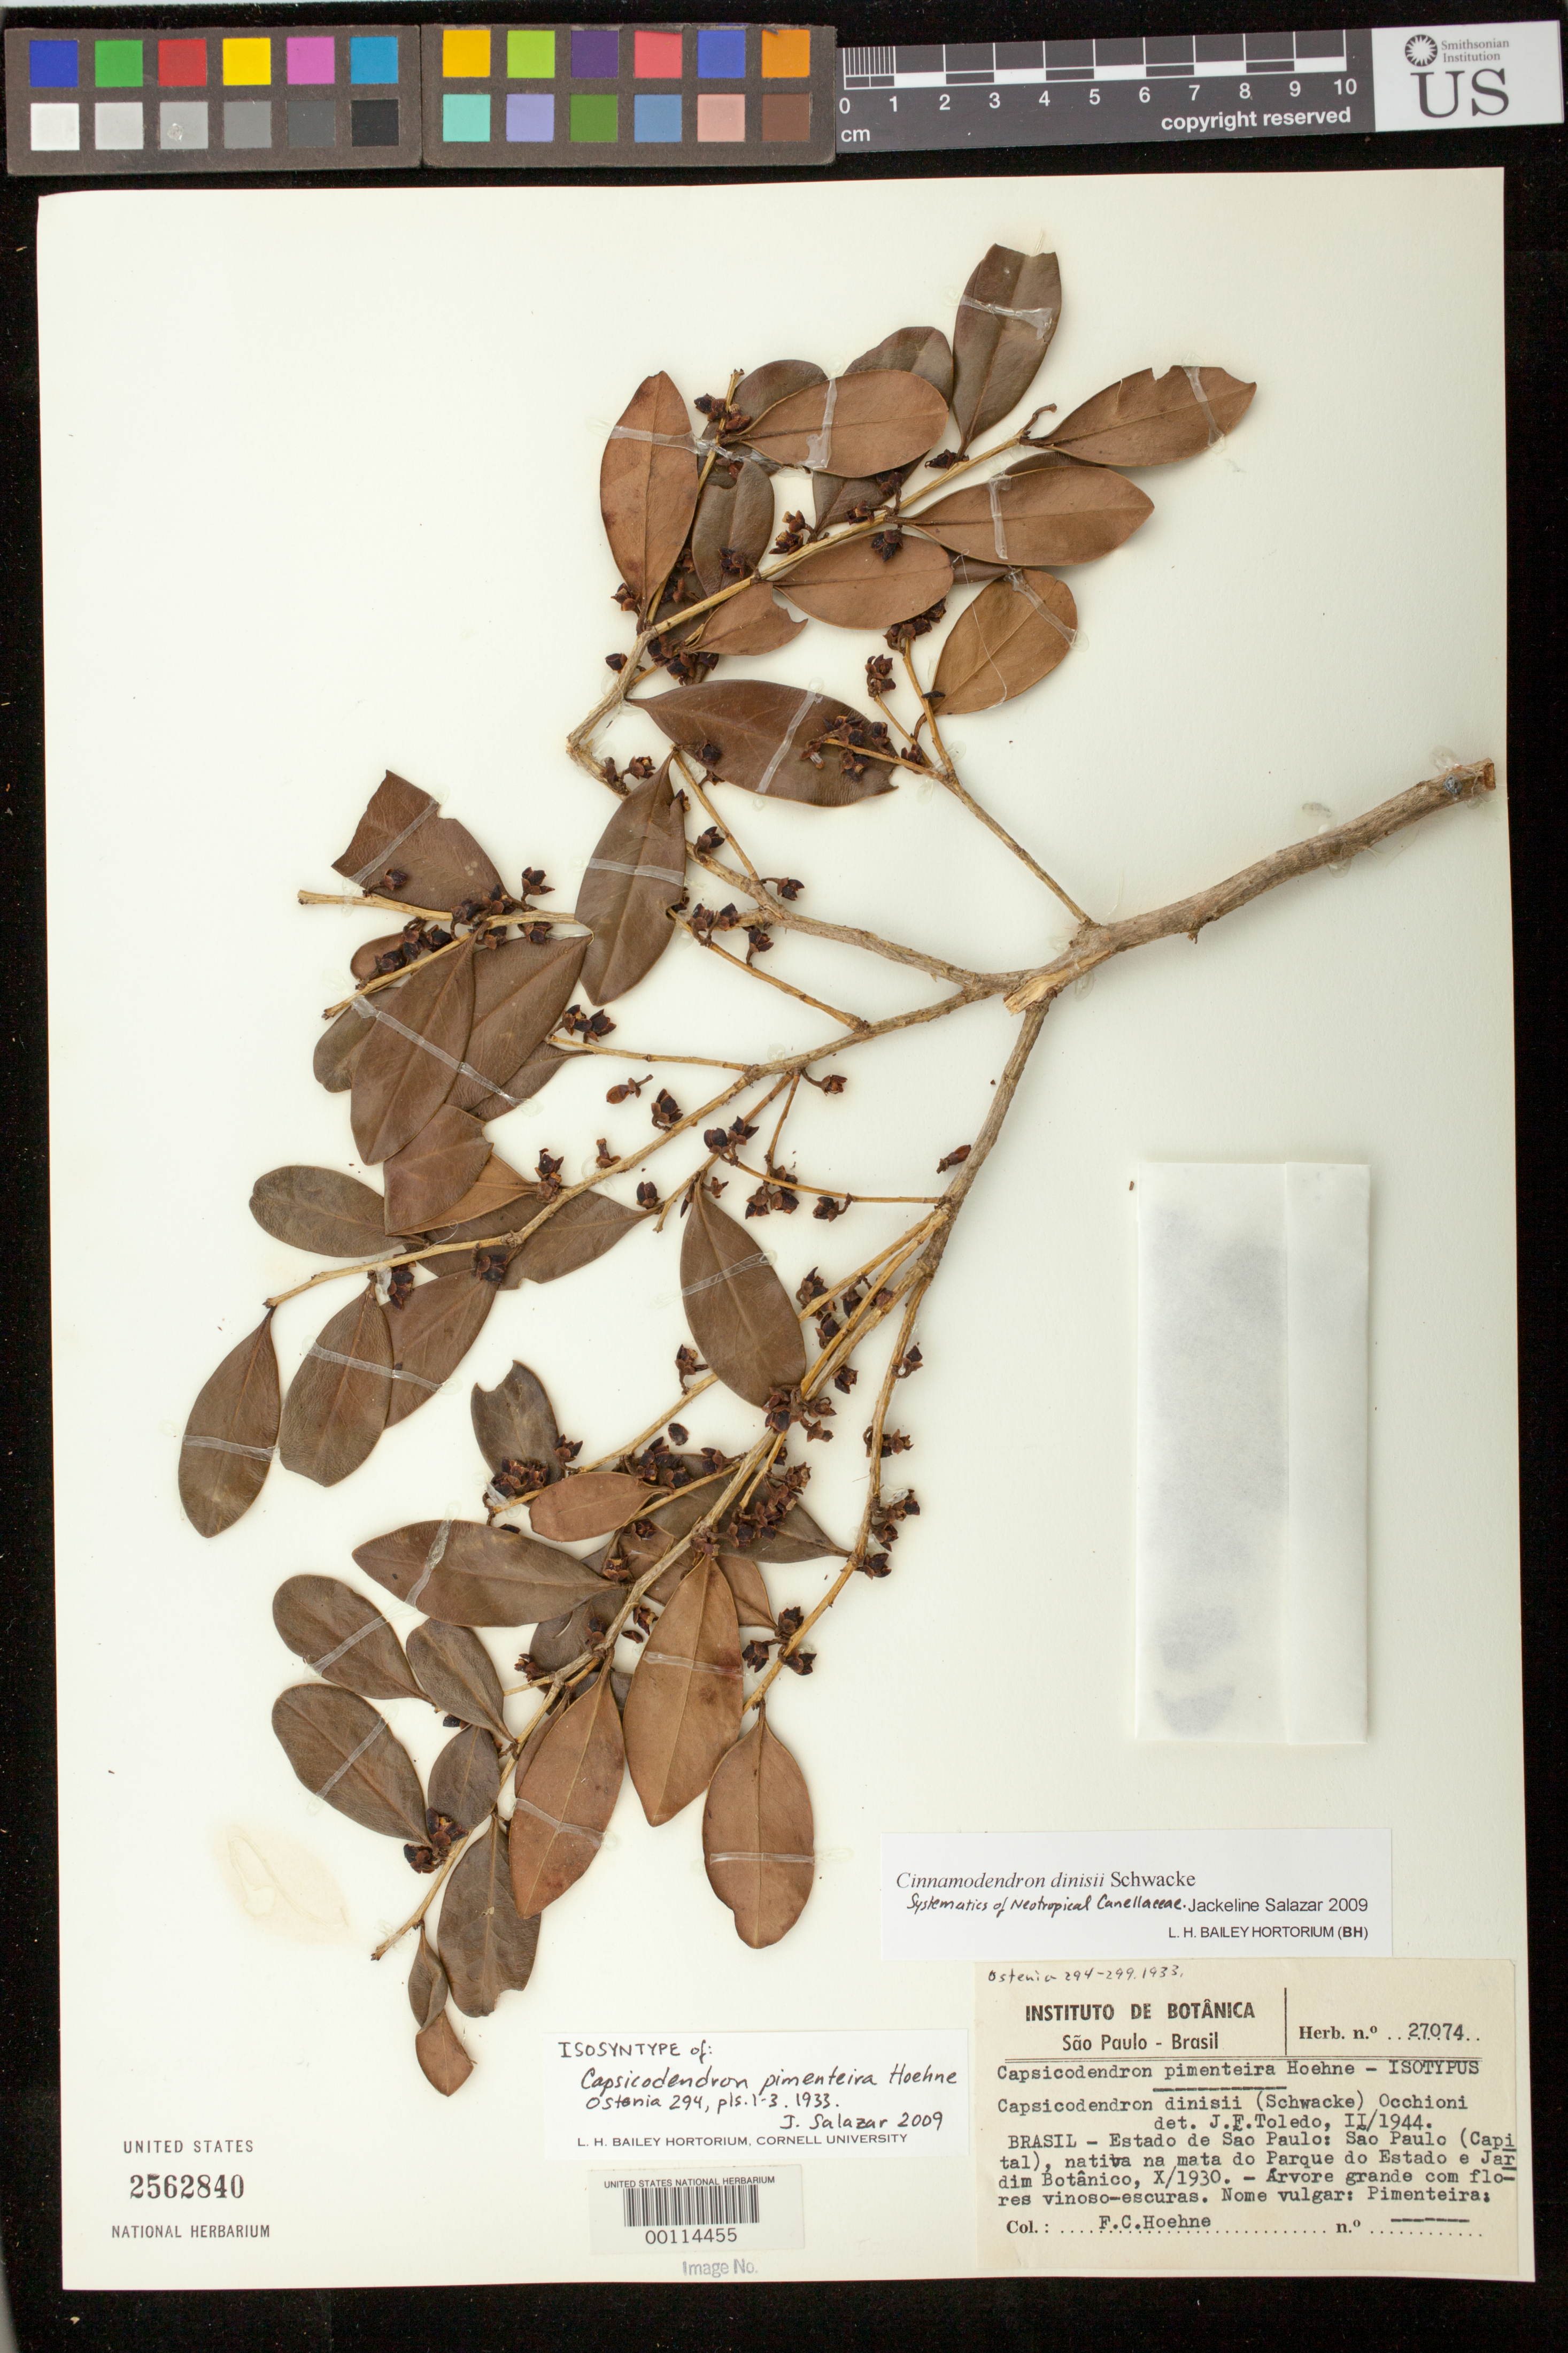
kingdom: Plantae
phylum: Tracheophyta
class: Magnoliopsida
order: Canellales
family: Canellaceae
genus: Capsicodendron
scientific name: Capsicodendron pimenteira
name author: Hoehne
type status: Isosyntype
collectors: F. C. Hoehne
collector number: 27074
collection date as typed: Oct 1930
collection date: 1930-10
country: Brazil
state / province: São Paulo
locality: Parque do Estado, Jardim Botanico.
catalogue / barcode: US 2562840